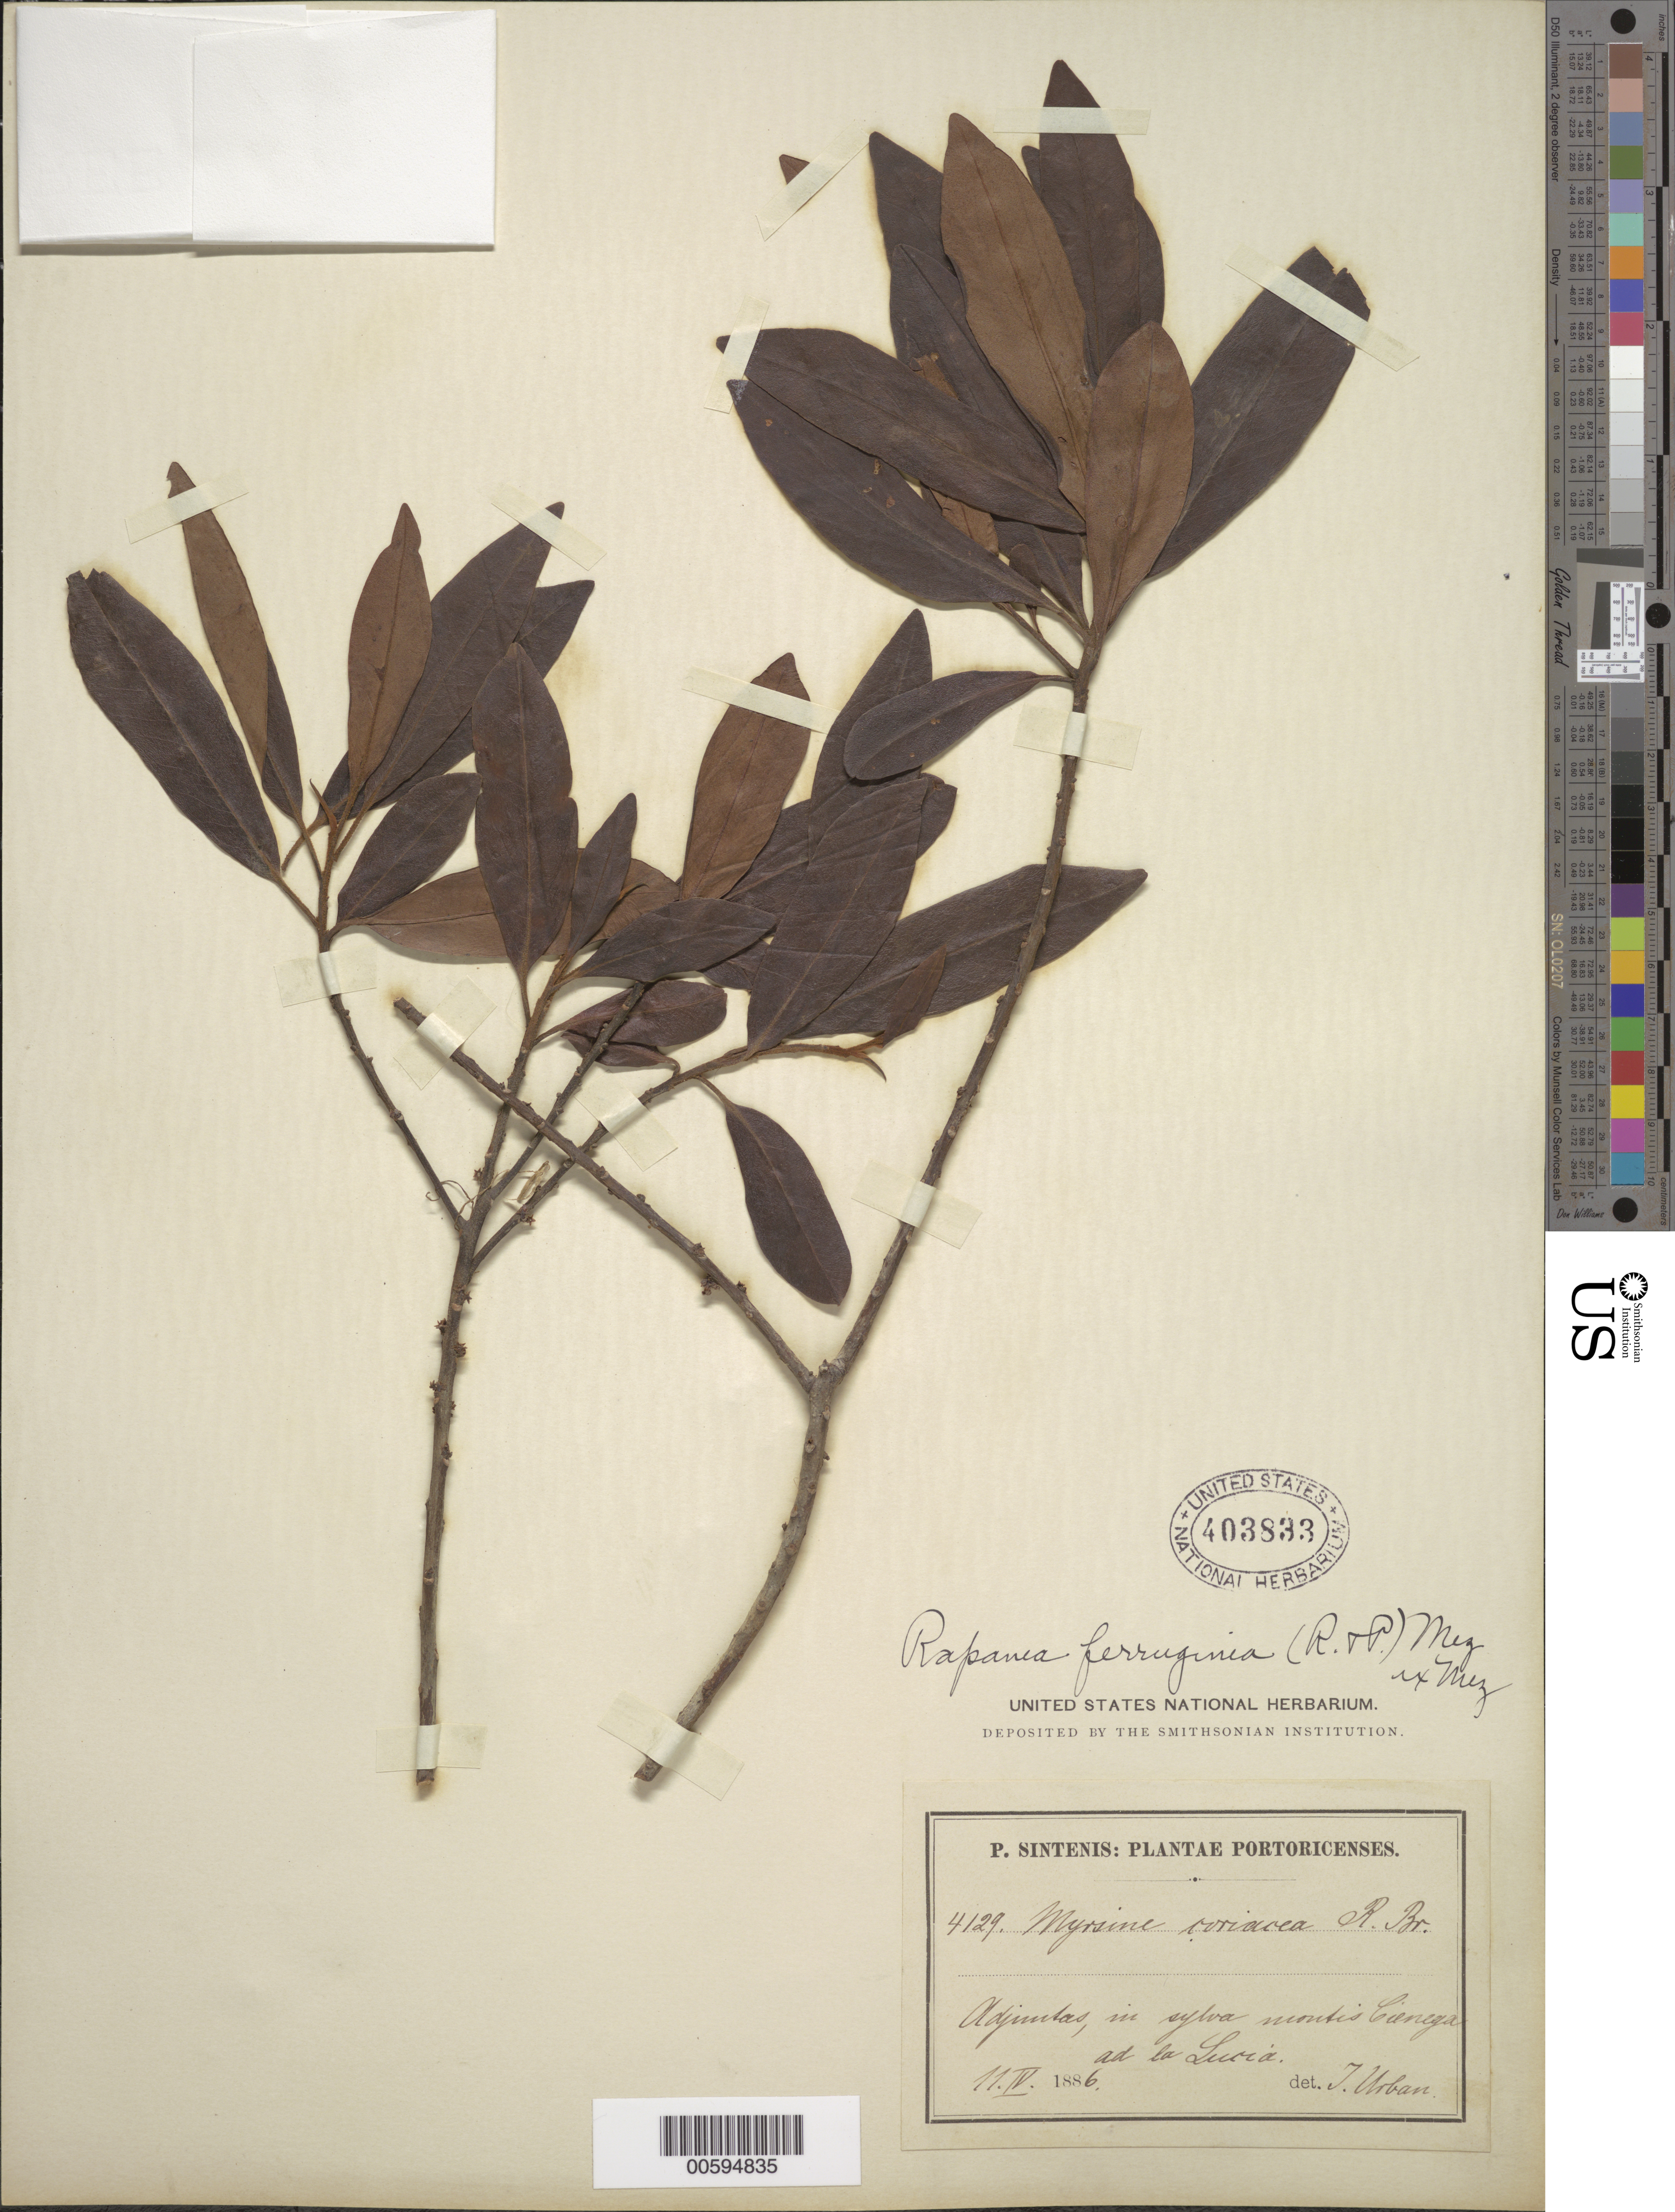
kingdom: Plantae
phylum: Tracheophyta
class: Magnoliopsida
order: Ericales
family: Primulaceae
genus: Myrsine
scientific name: Myrsine coriacea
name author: (Sw.) R. Br. ex Roem. & Schult.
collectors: P. Sintenis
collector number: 4129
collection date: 1886-04-11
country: Puerto Rico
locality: Portoricenses. Adjuntas, in sylva montis Cienega ad la Lucia.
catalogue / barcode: US 403833